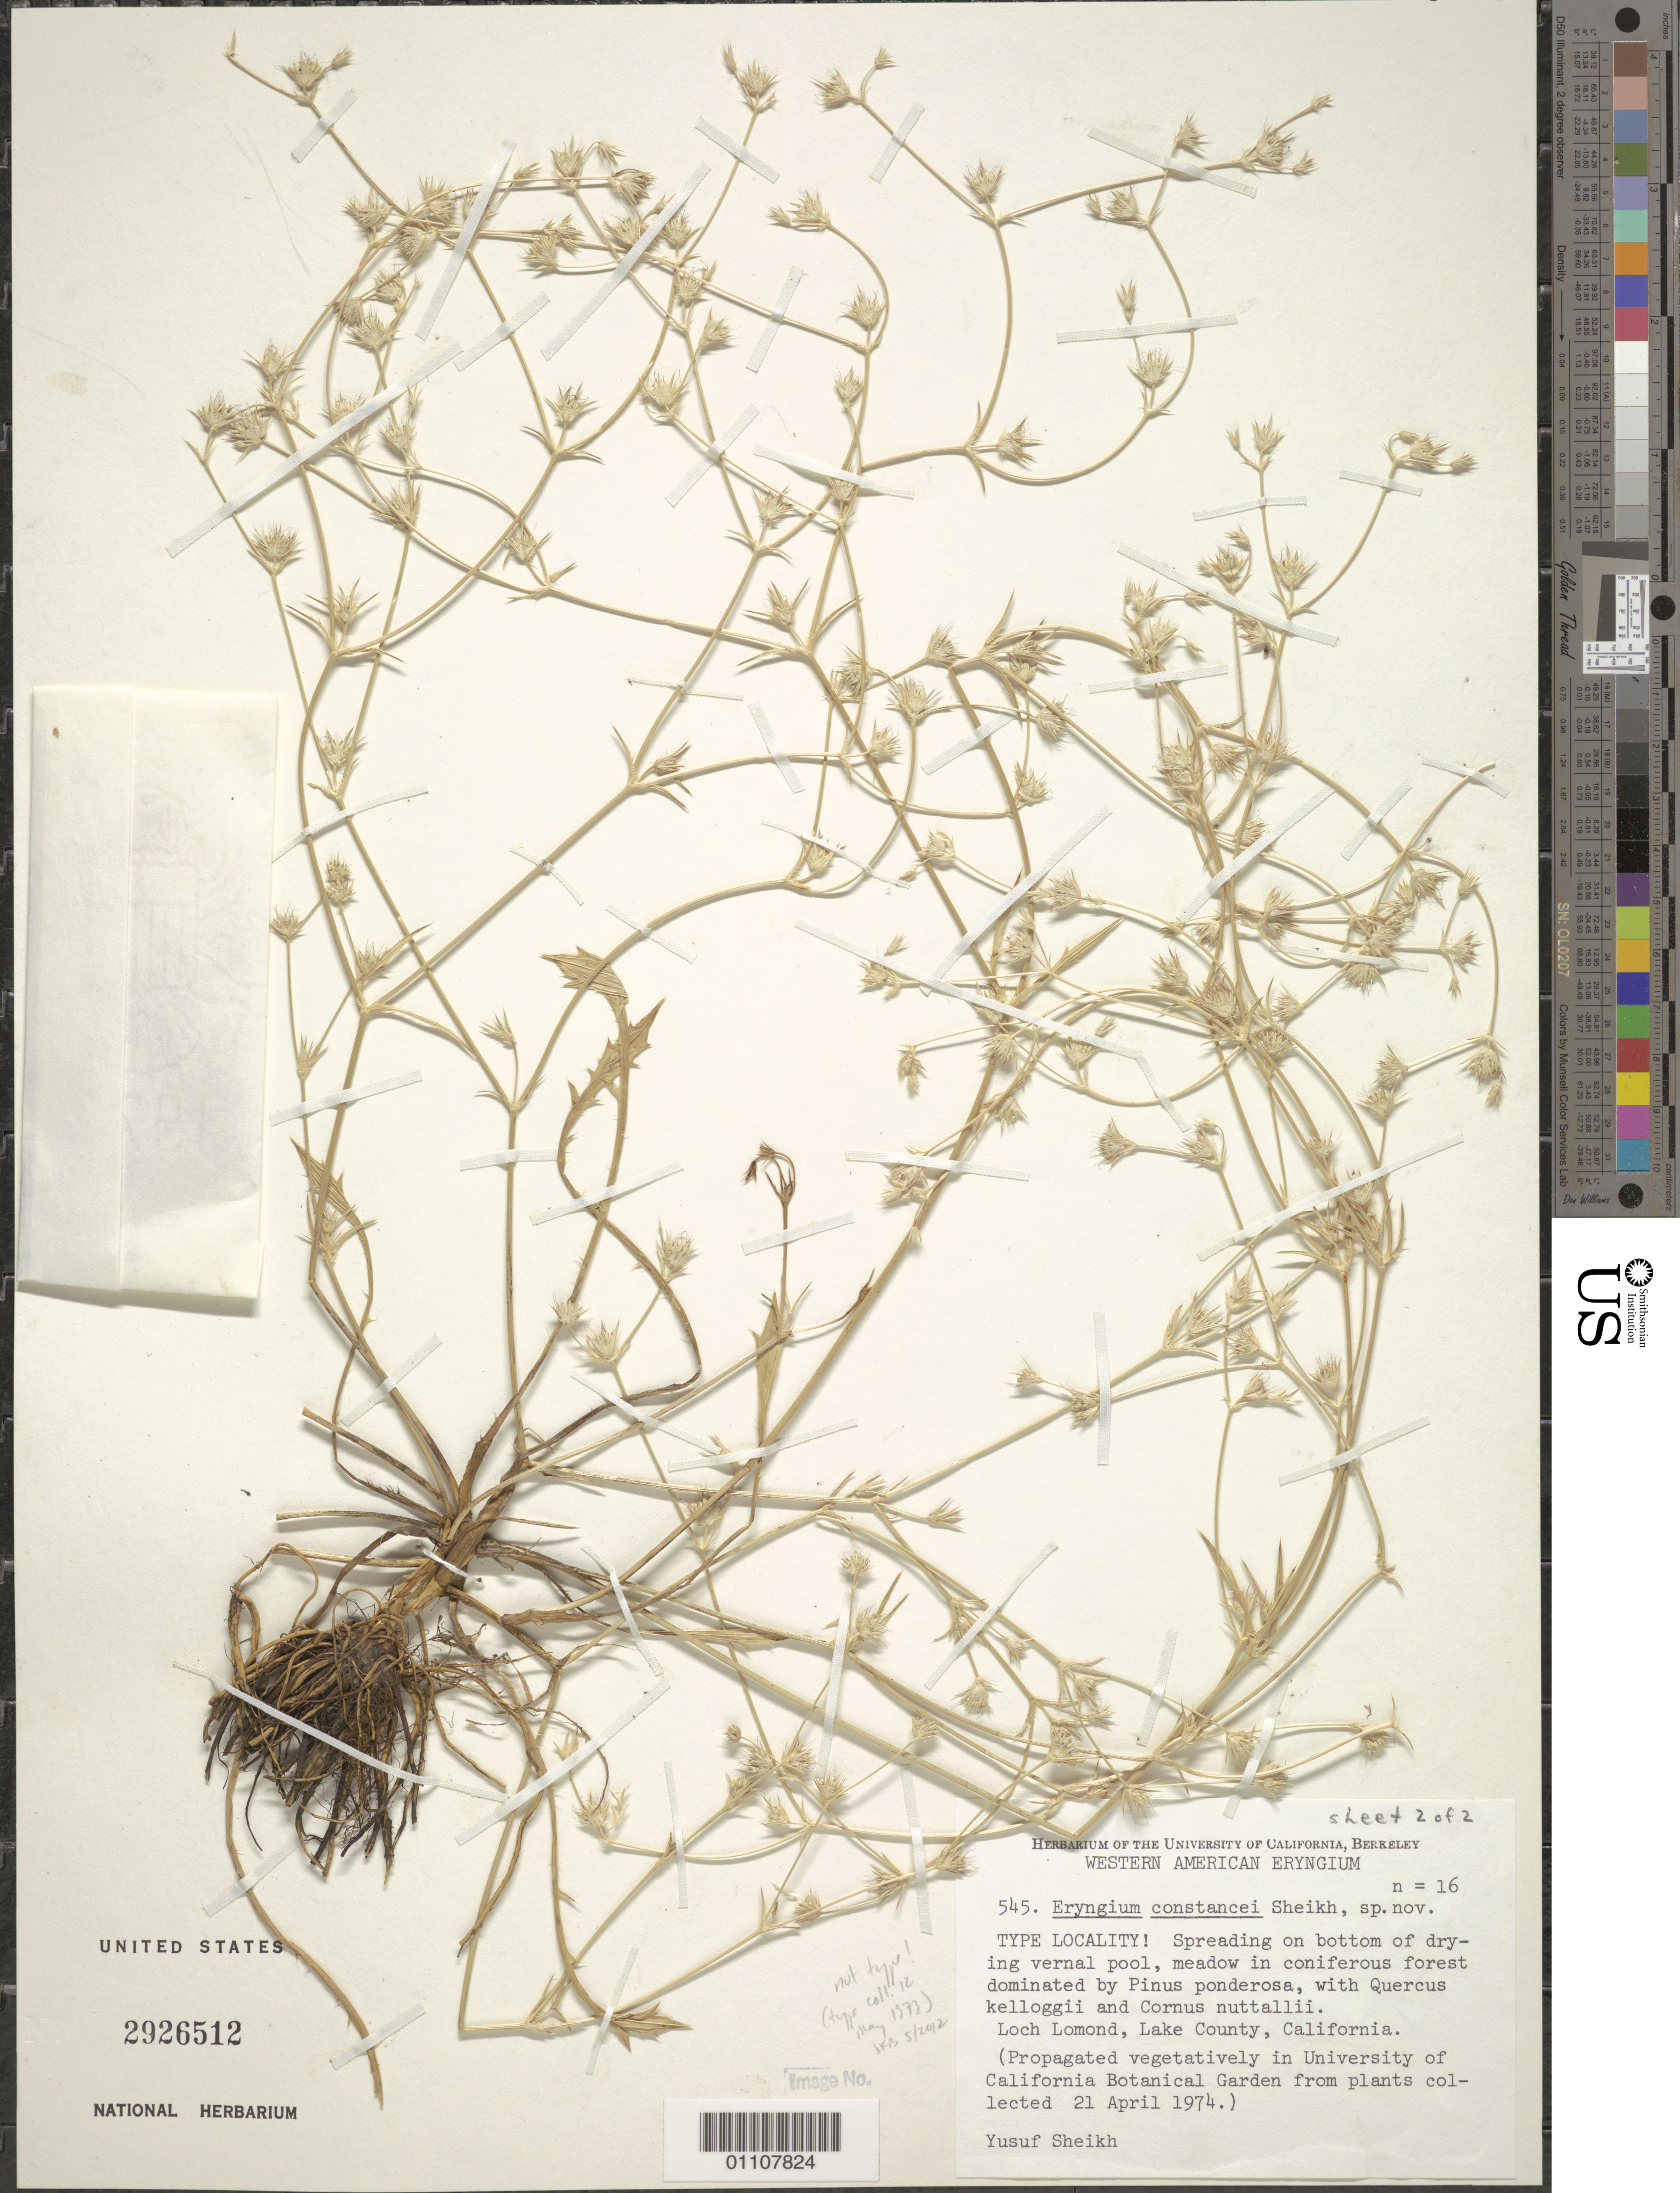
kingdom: Plantae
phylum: Tracheophyta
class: Magnoliopsida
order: Apiales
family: Apiaceae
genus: Eryngium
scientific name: Eryngium constancei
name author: M.Y. Sheikh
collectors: M. Y. Sheikh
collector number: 545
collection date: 1974-04-21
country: United States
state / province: California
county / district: Lake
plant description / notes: Labeled "TYPE LOCALITY!" and with same collection number (545) as cited for type in protologue (and isotype cited at US), but protologue cites collection date of 12 May 1973. The US specimens were made from cultivated plants, collected 21 April 1974, and are apparently not type material.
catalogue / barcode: US 2926512